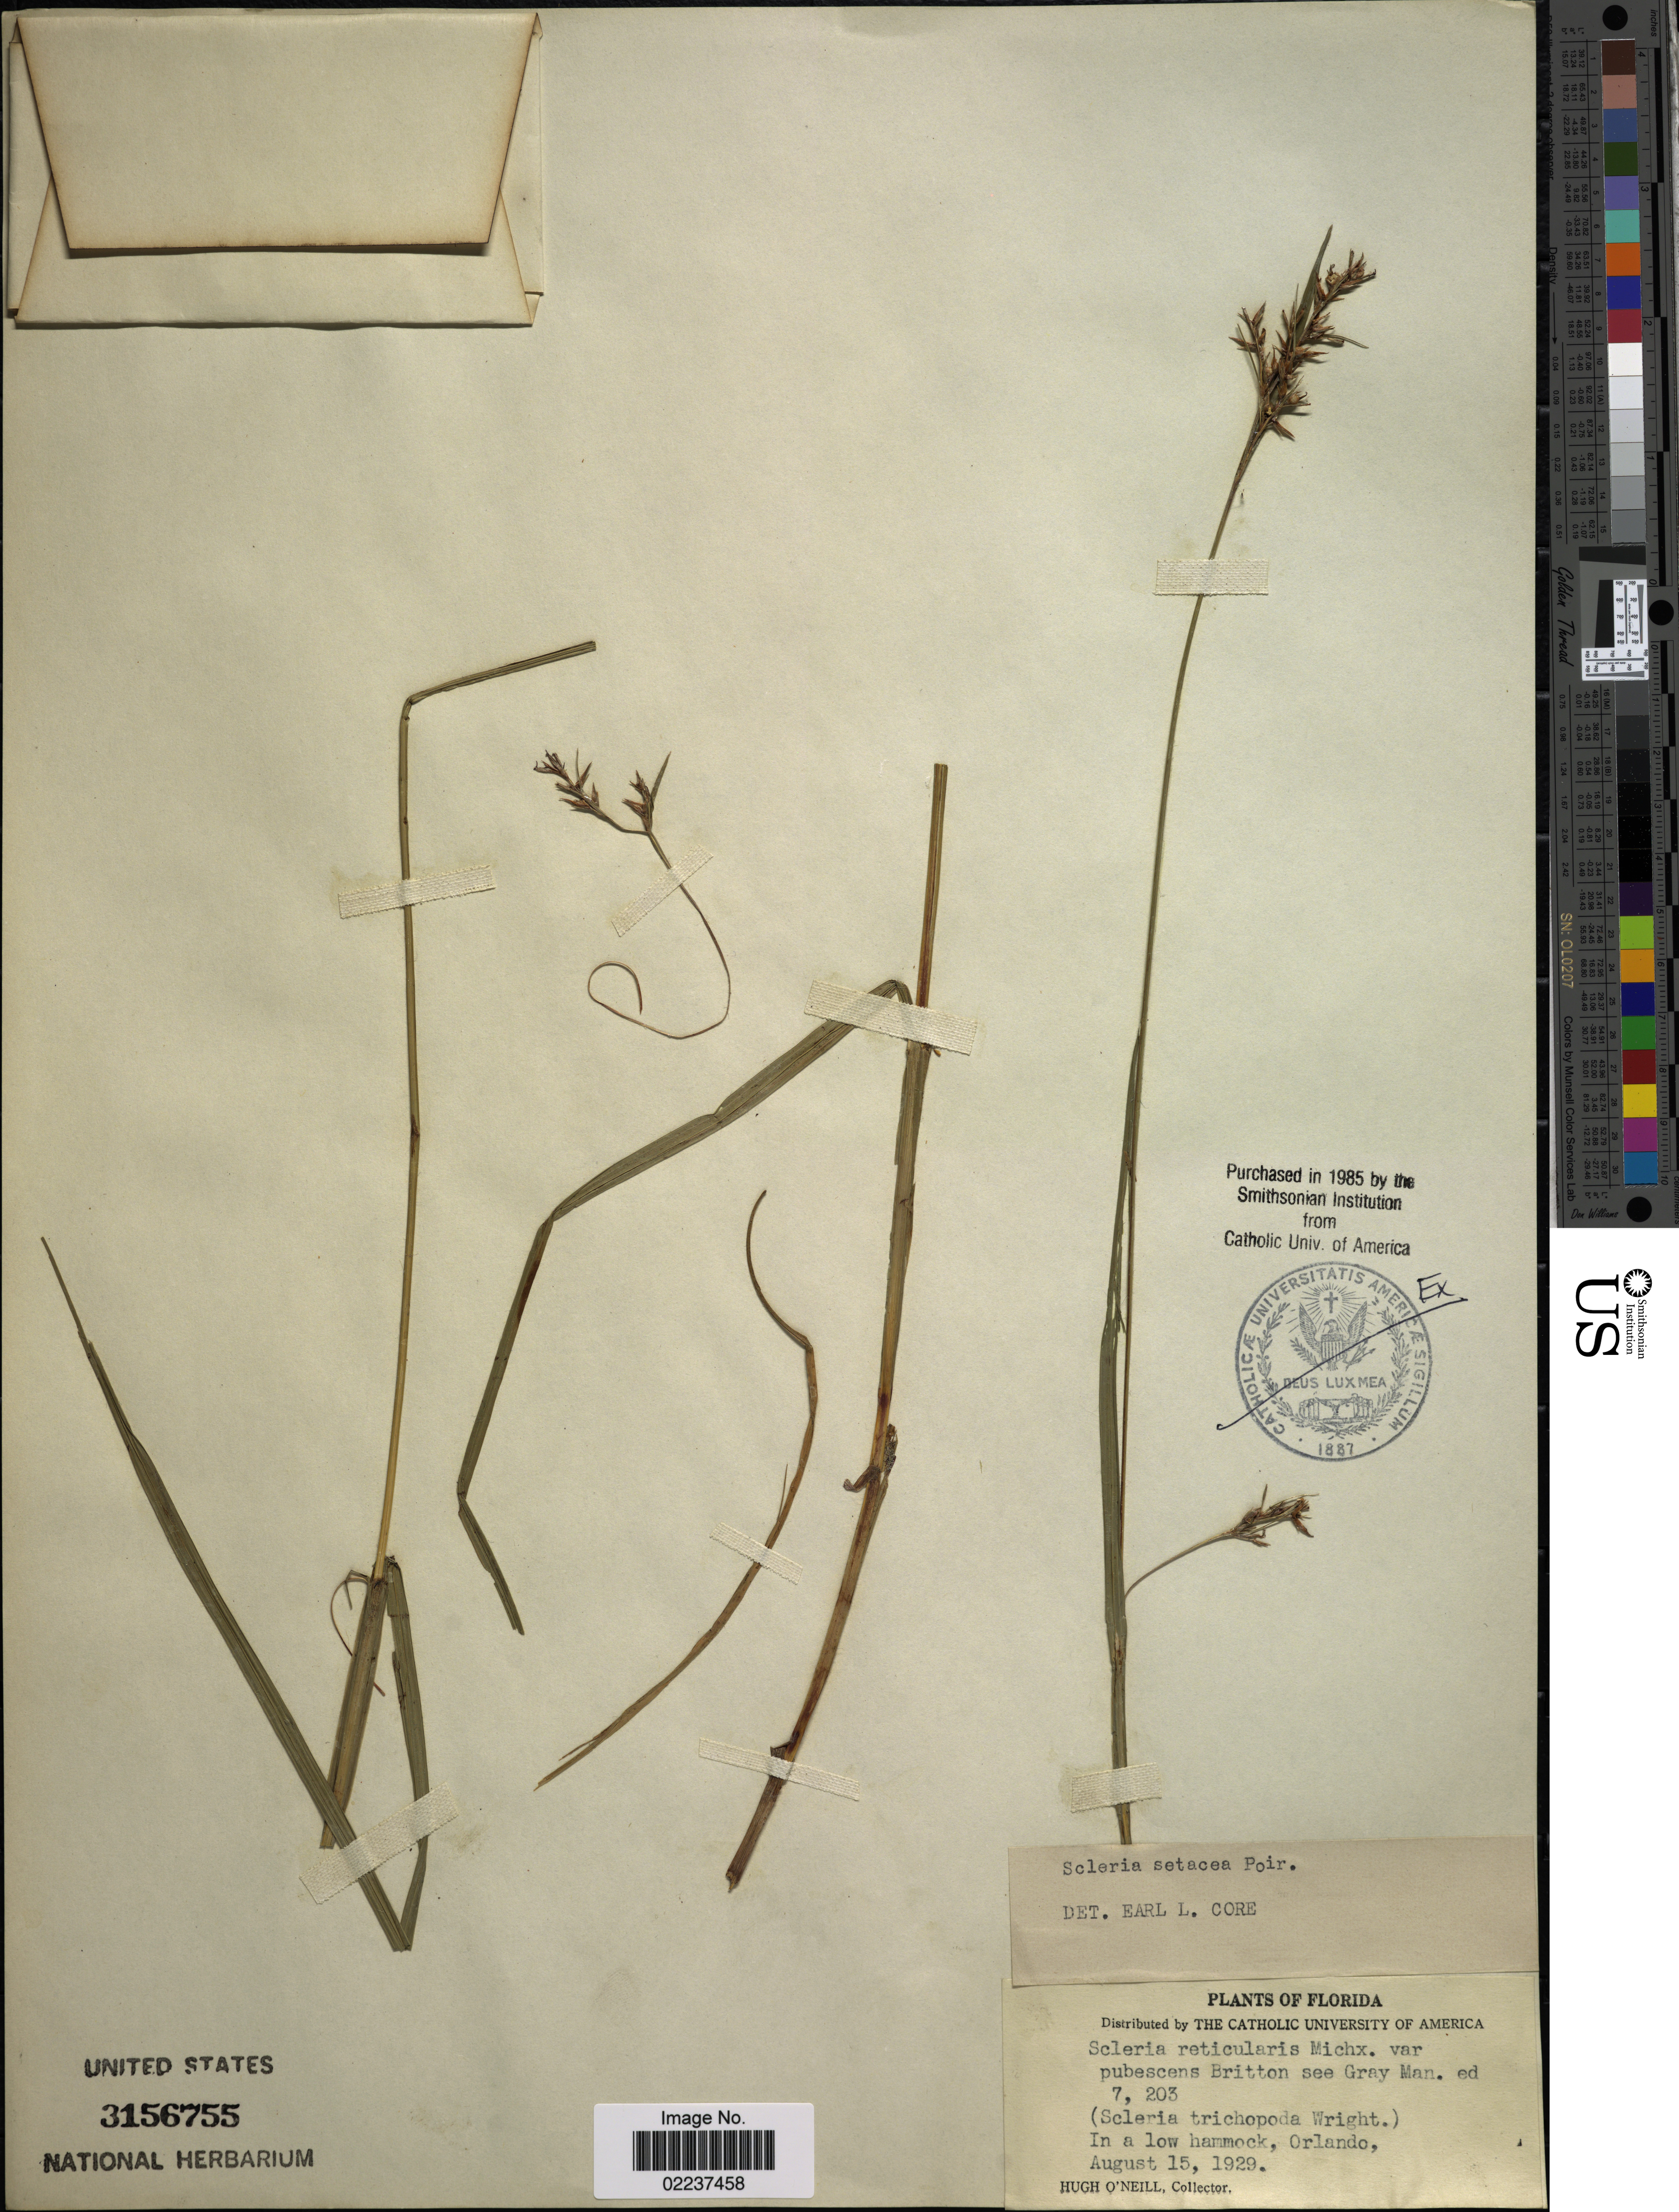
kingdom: Plantae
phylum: Tracheophyta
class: Liliopsida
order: Poales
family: Cyperaceae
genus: Scleria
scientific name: Scleria muehlenbergii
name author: Steud.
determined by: Strong, Mark T., (BOT), Smithsonian Institution - National Museum of Natural History (UNITED STATES)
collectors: H. O'Neill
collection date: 1929-08-15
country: United States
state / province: Florida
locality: In a low hammock, Orlando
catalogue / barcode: US 3156755